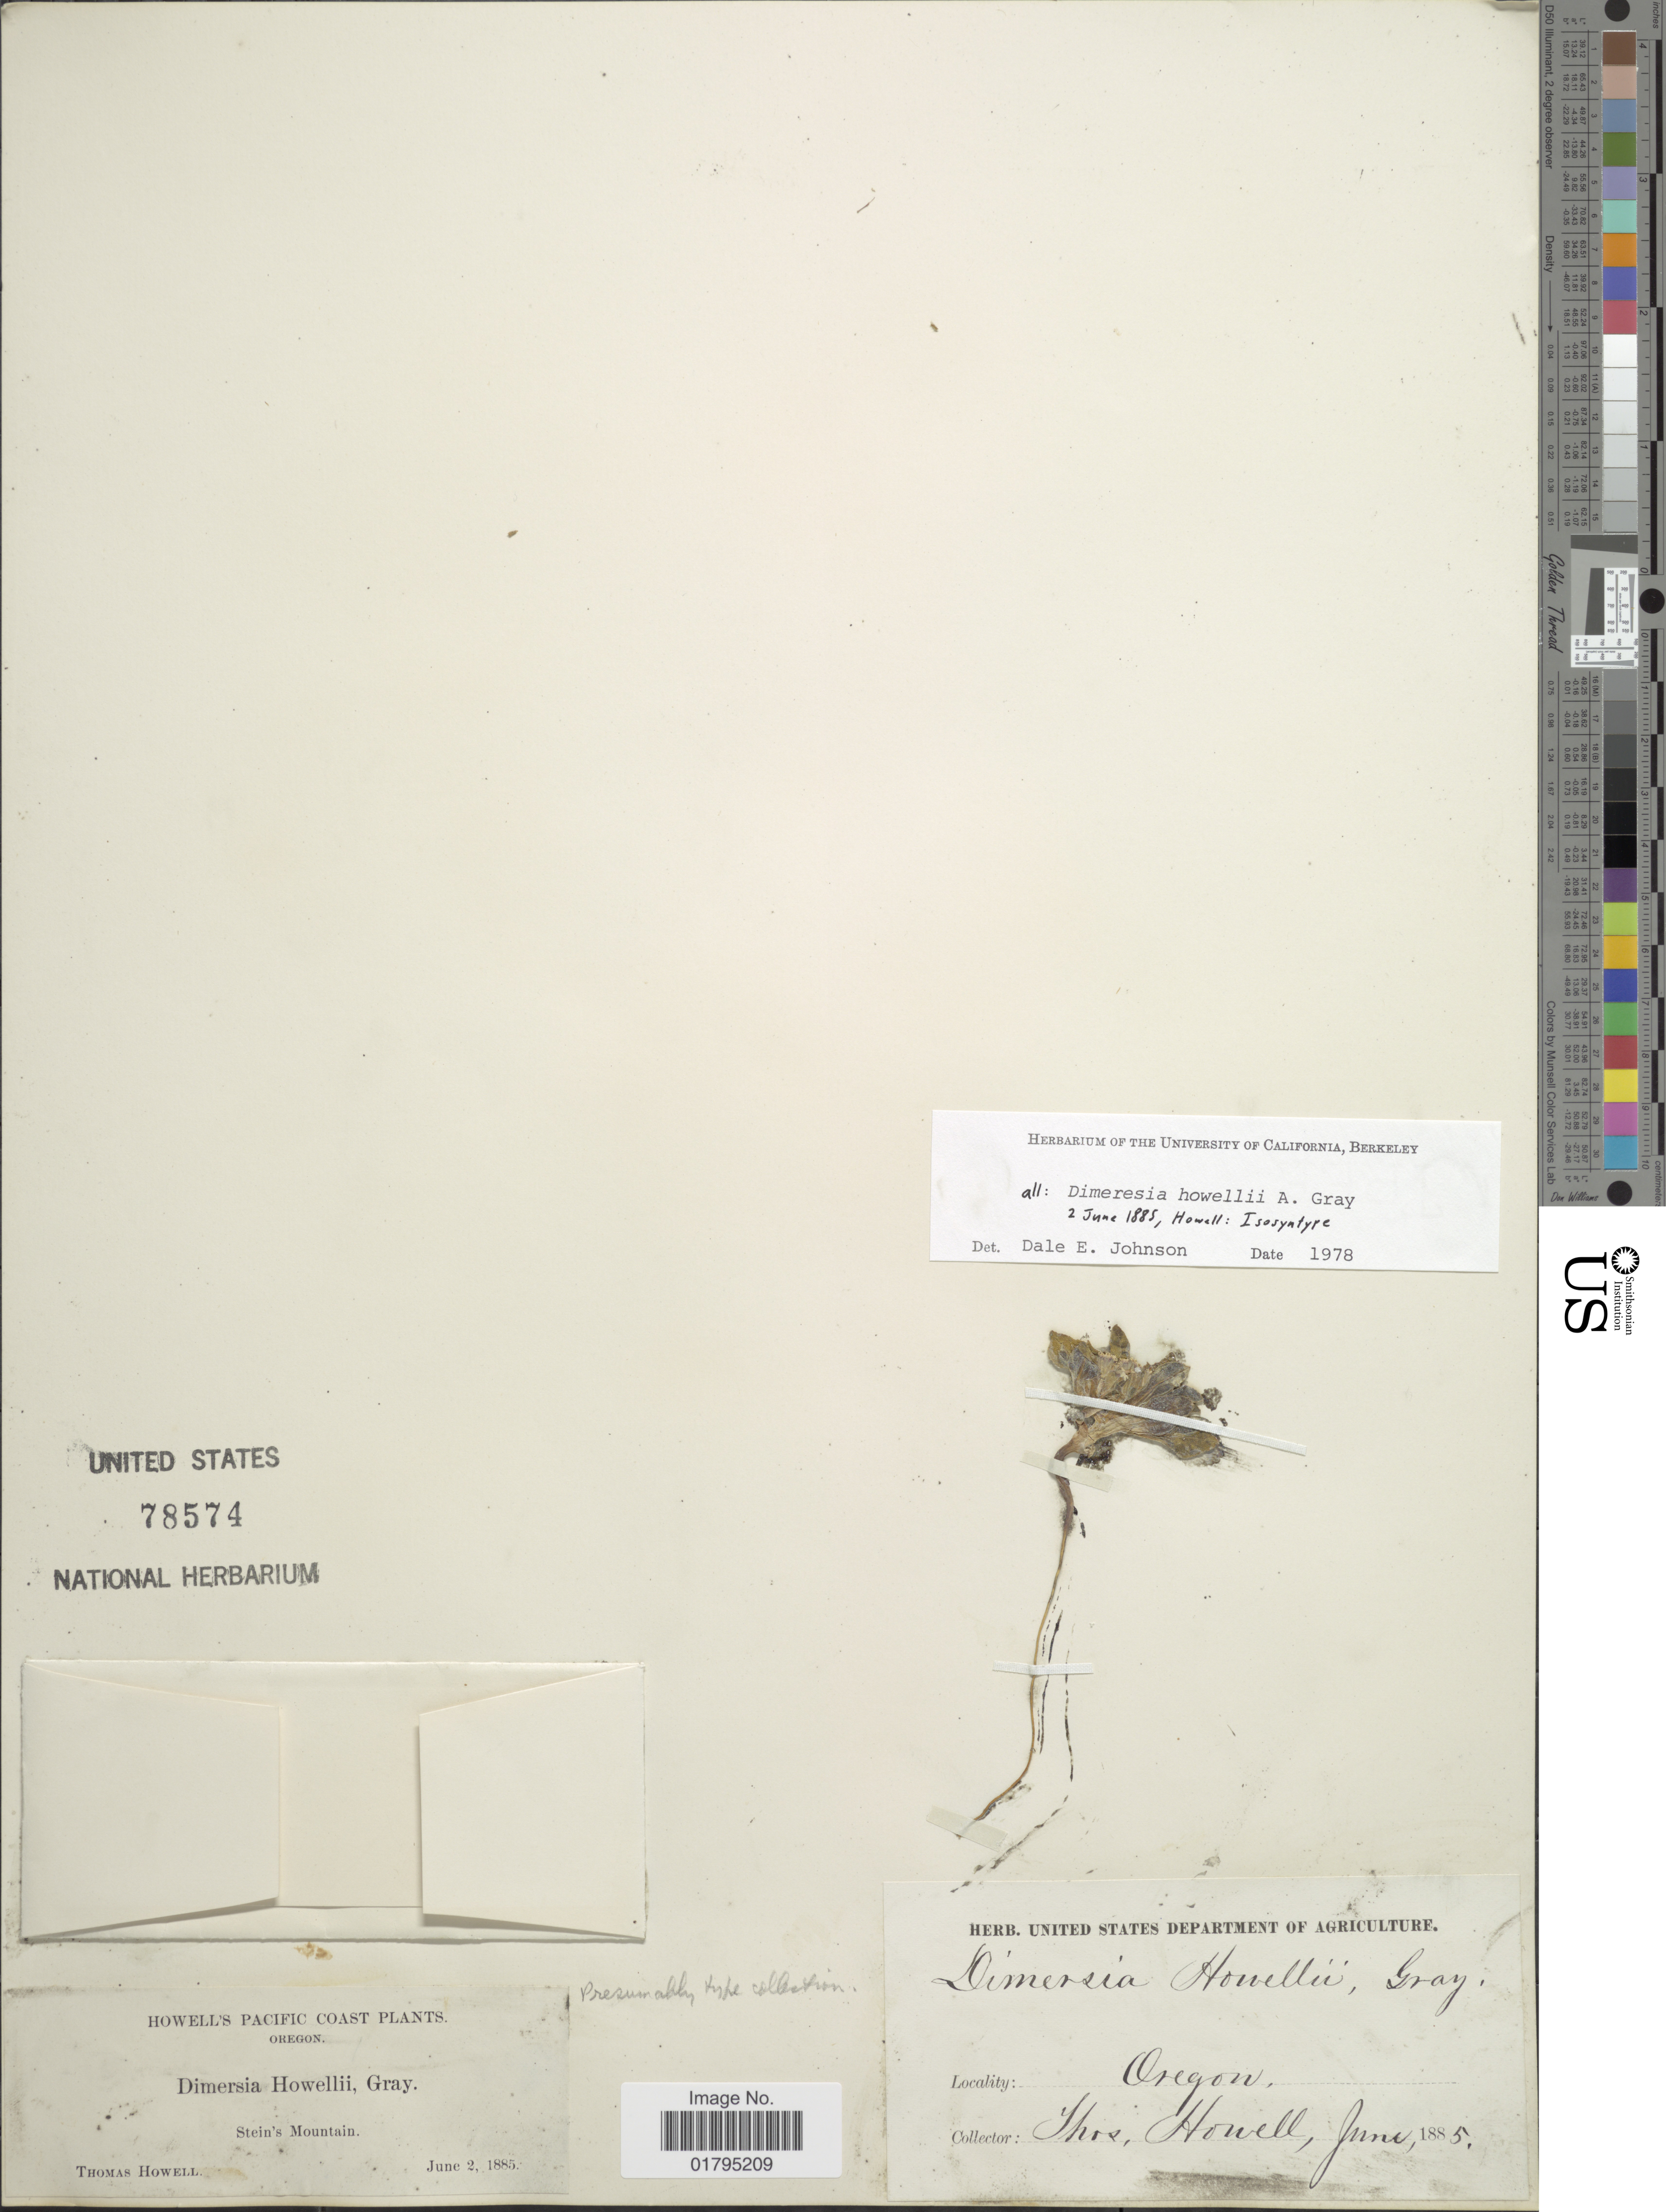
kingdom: Plantae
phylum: Tracheophyta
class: Magnoliopsida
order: Asterales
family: Asteraceae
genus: Dimeresia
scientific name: Dimeresia howellii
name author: A. Gray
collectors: T. Howell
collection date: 1885-06-02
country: United States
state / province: Oregon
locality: Oregon, Stein's Mountain. Howell's Pacific Coast.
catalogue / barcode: US 78574